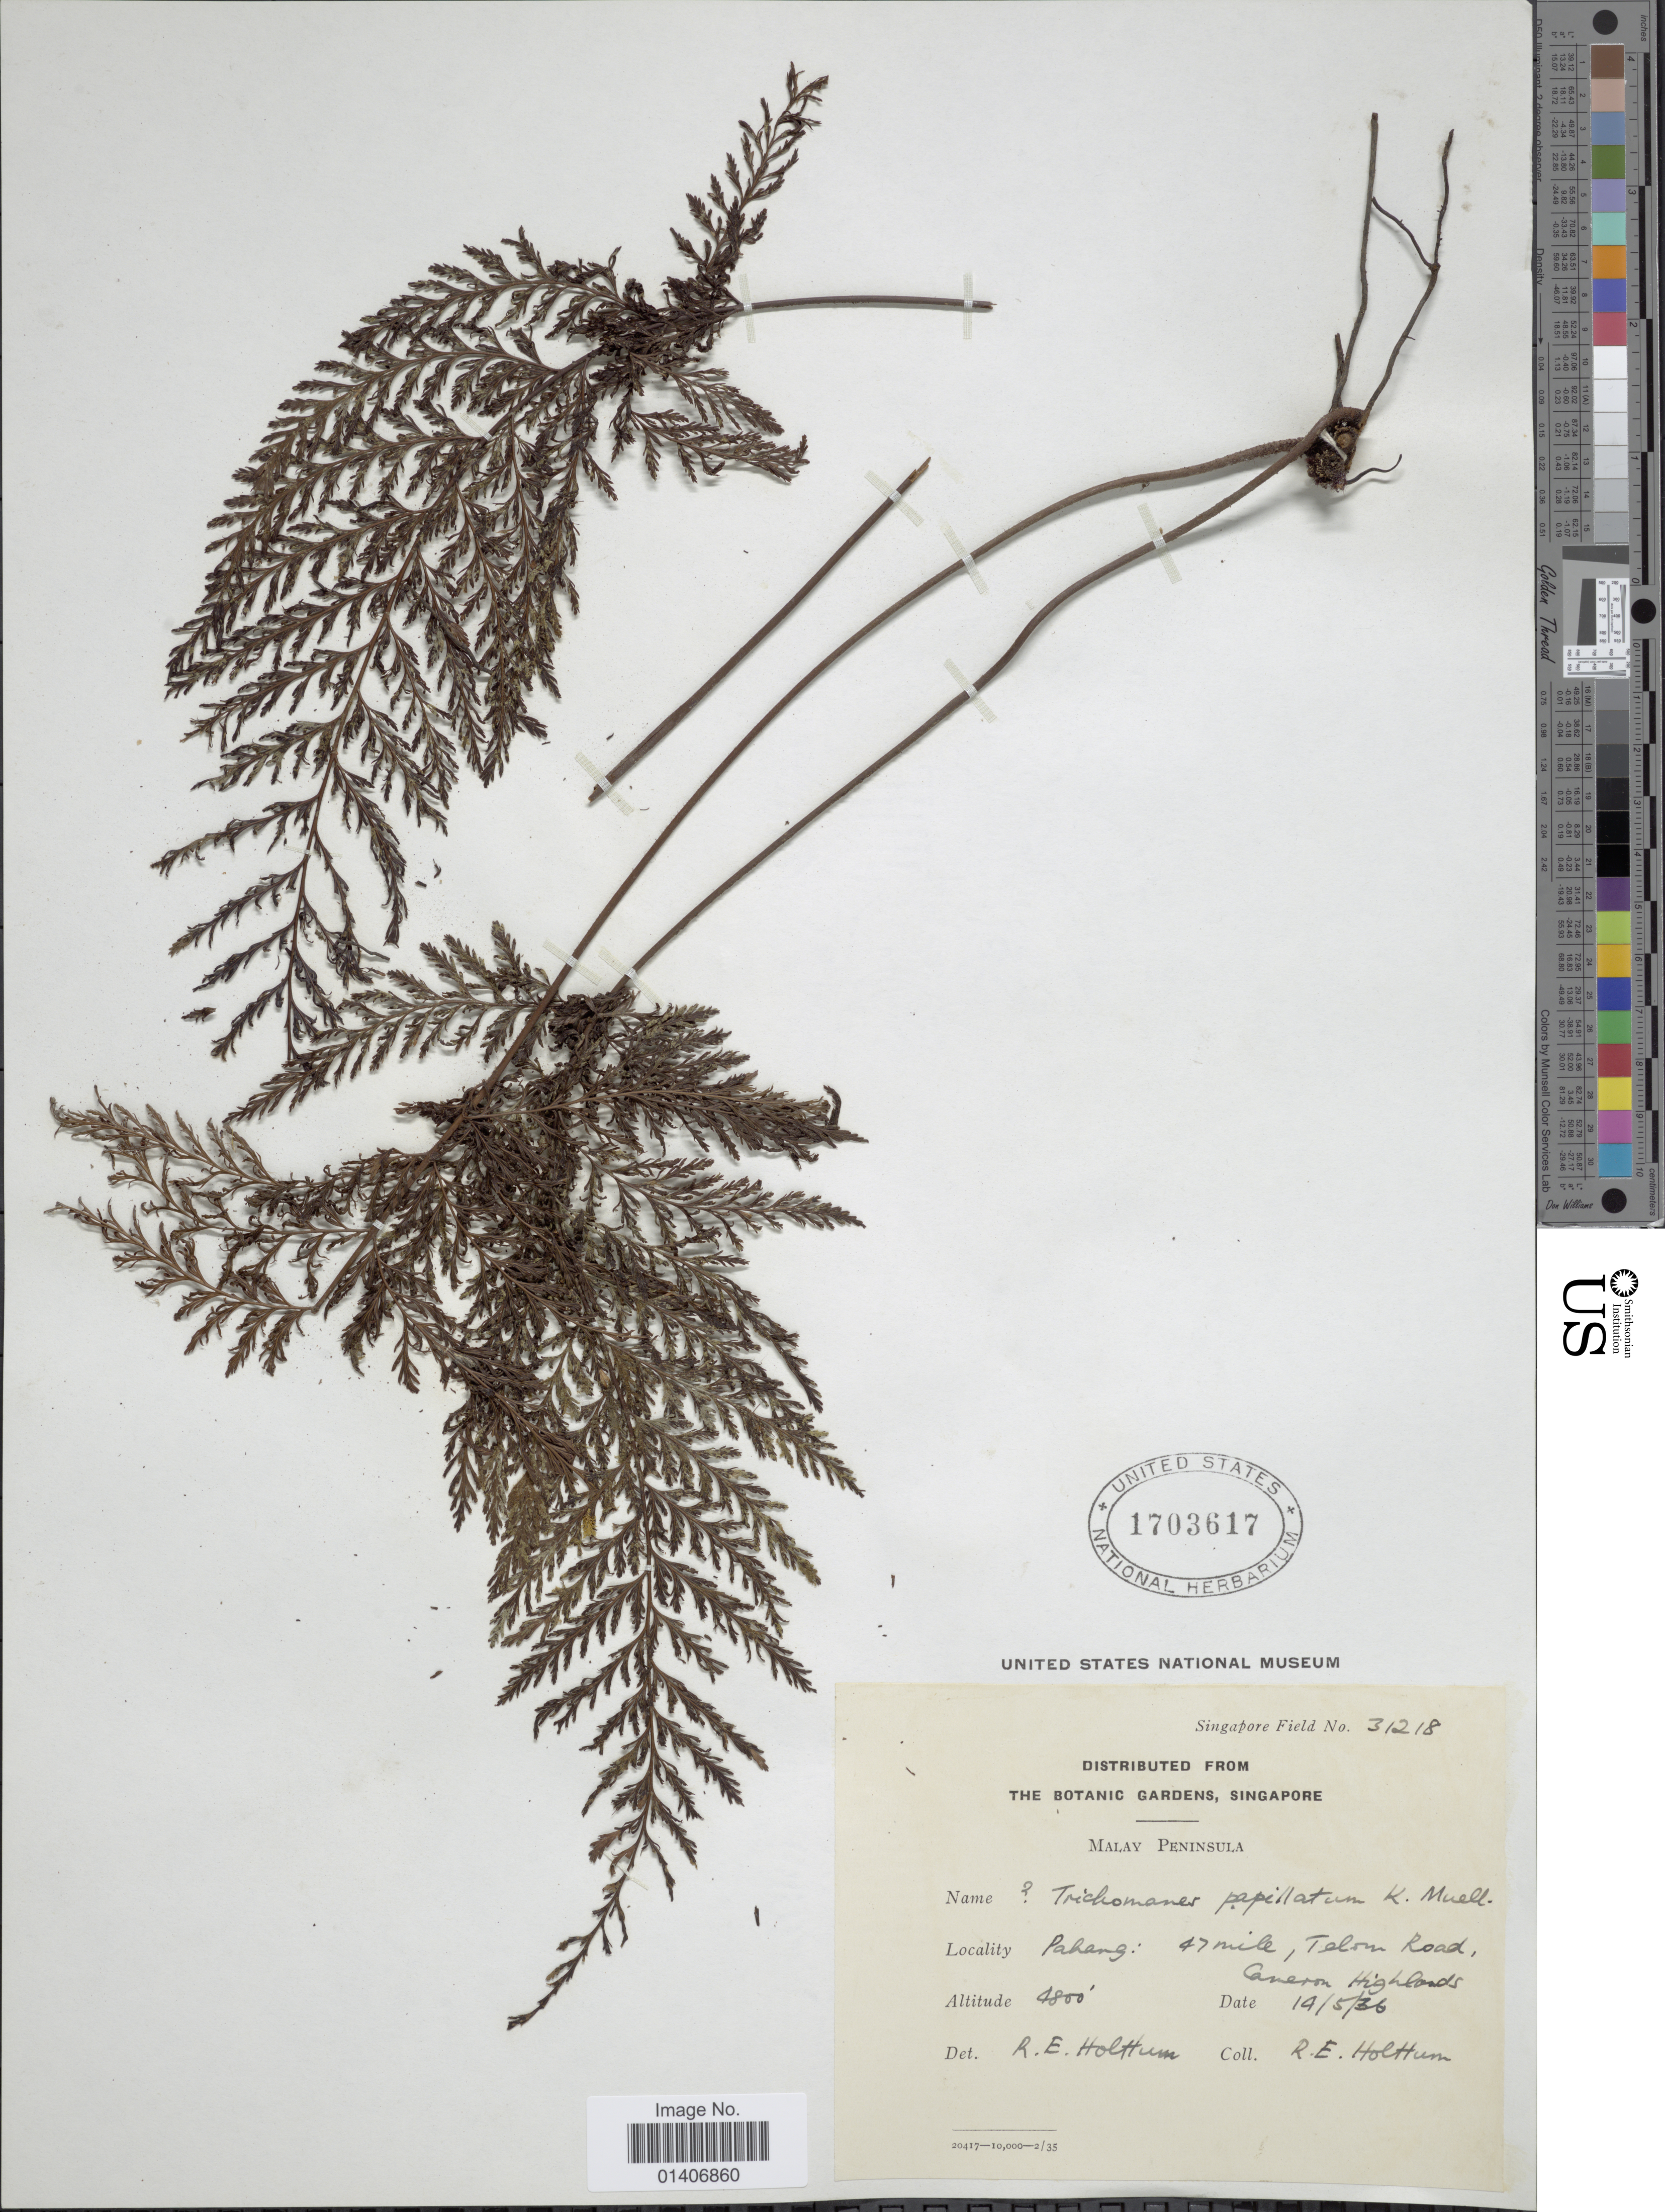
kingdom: Plantae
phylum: Tracheophyta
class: Polypodiopsida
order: Hymenophyllales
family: Hymenophyllaceae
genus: Abrodictyum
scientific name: Abrodictyum obscurum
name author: (Blume) Ebihara & K. Iwats.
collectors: R. E. Holttum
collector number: Singapore Field 31218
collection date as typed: Transcribed d/m/y: 19/5/36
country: Malaysia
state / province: Pahang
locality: Malay Peninsula, 47 mile, telon Road, cameroon Highlands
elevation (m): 1463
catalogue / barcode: US 1703617